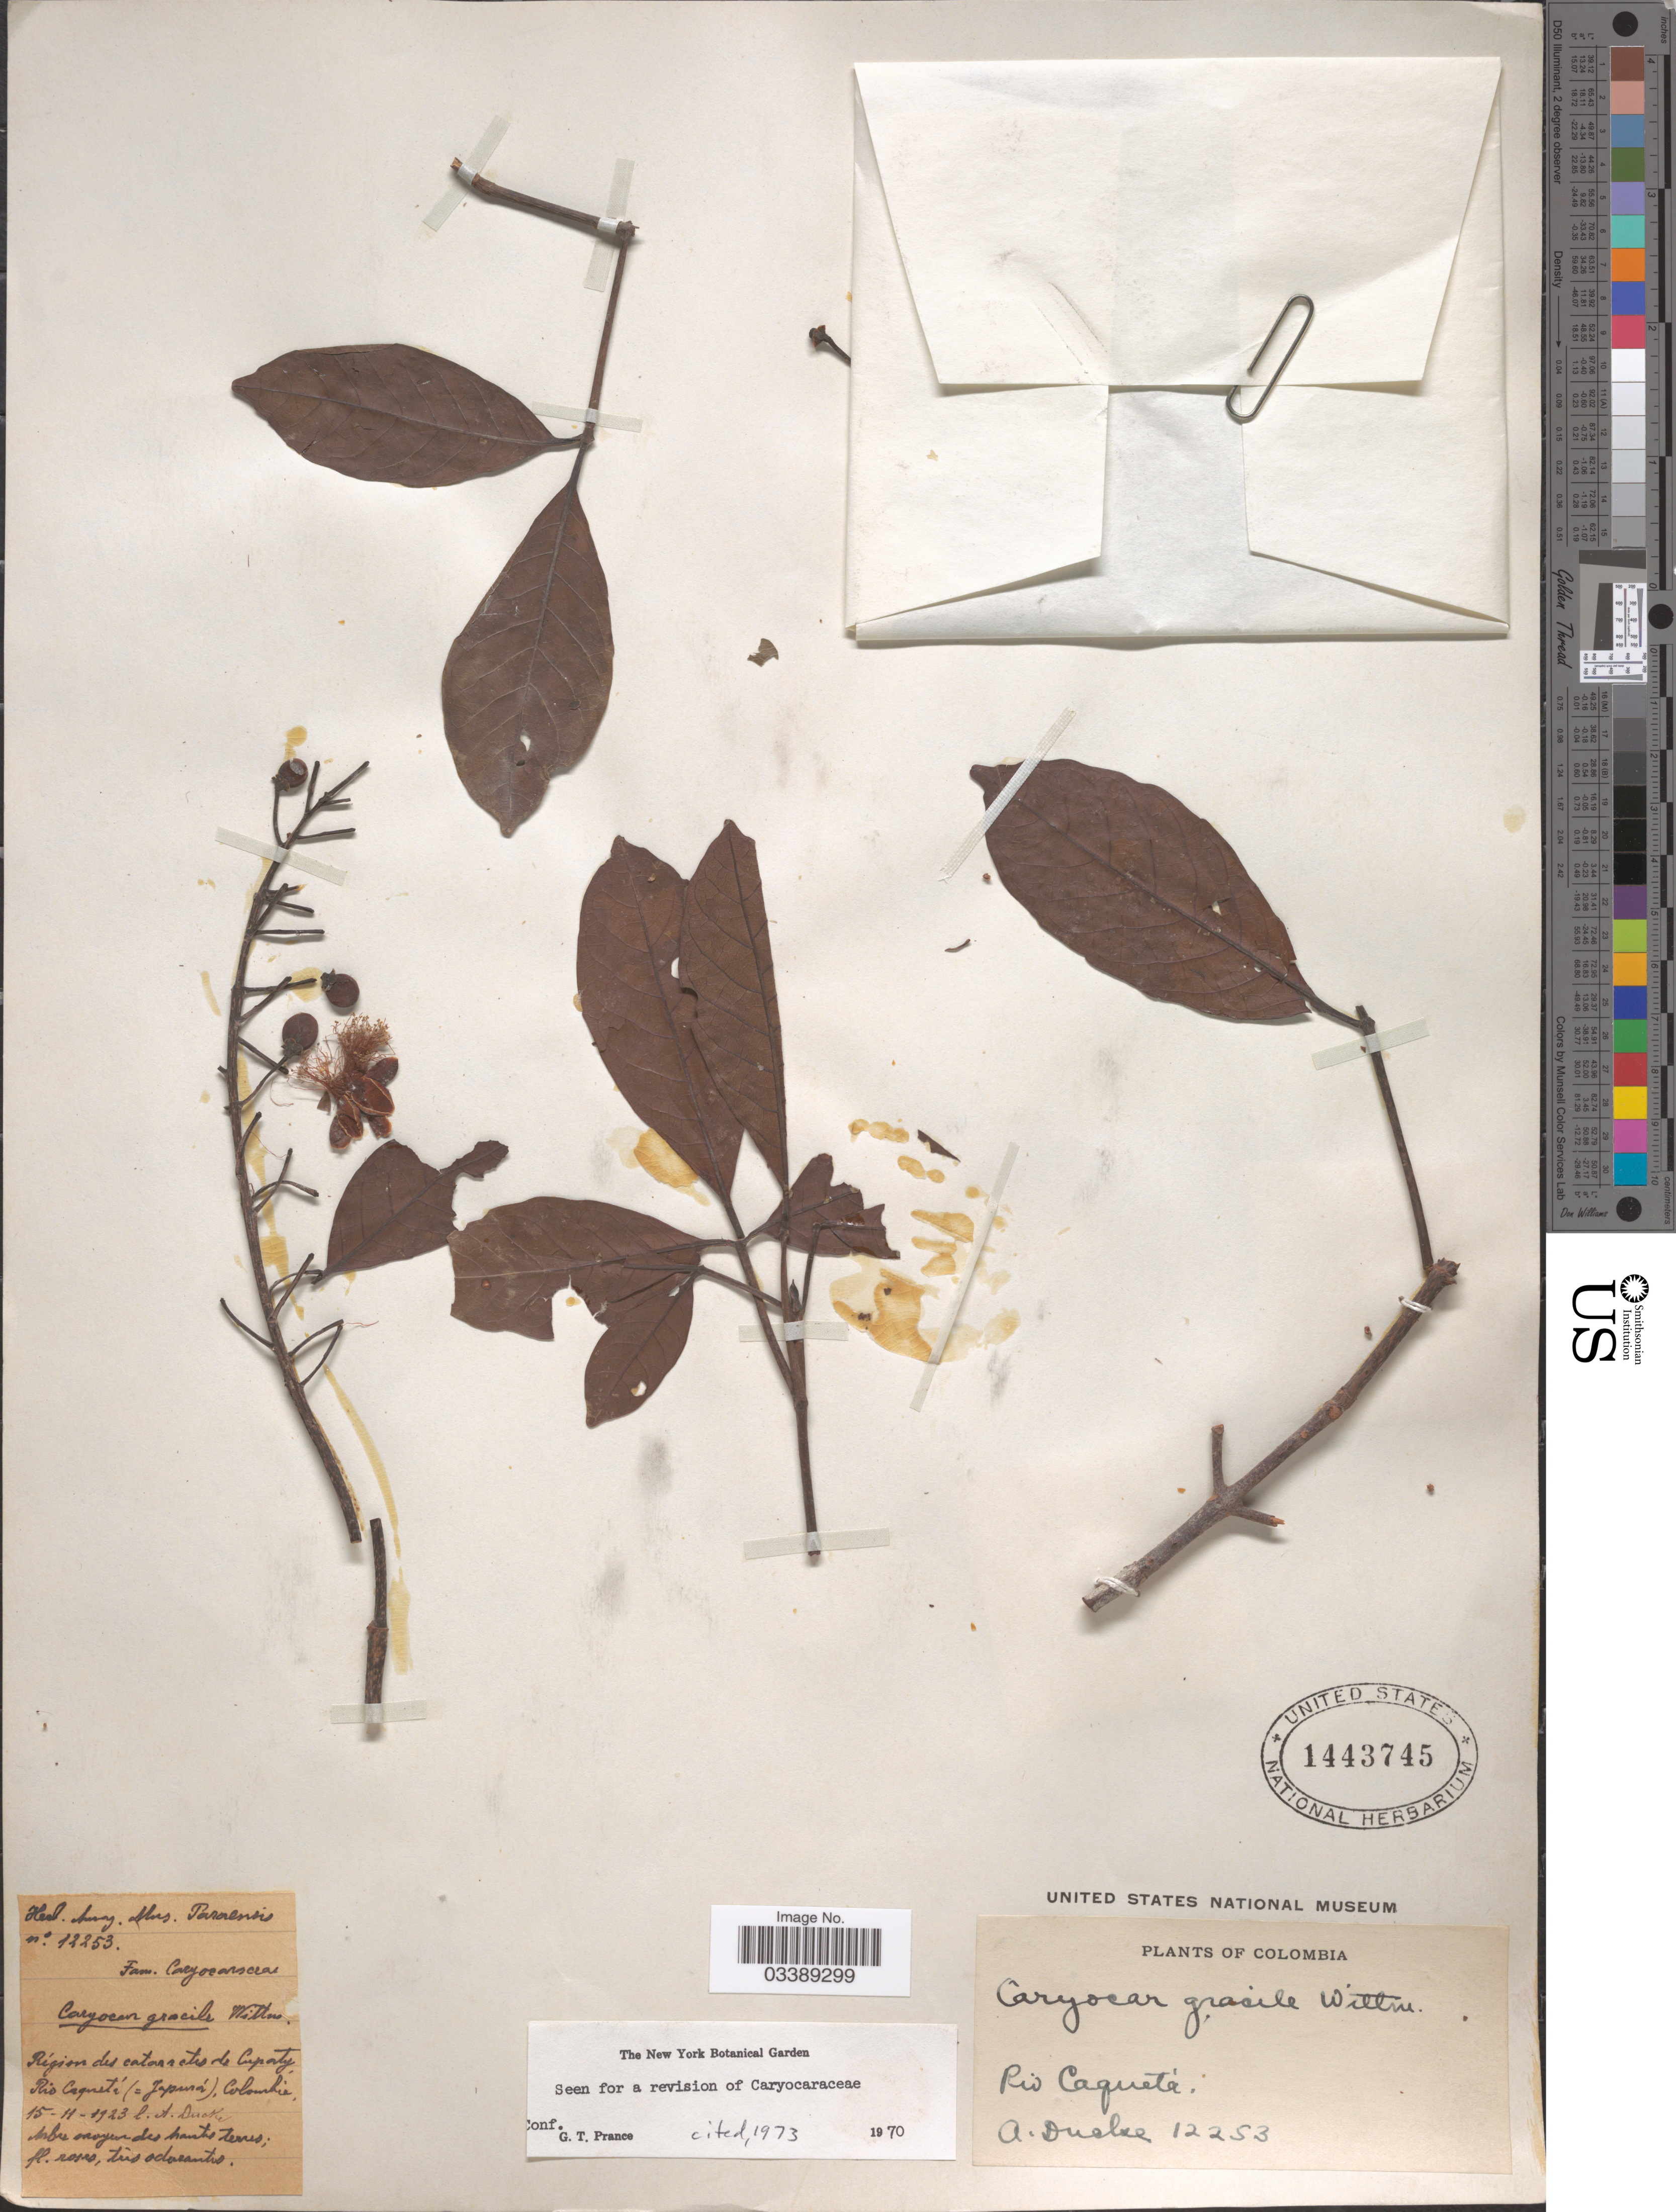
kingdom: Plantae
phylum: Tracheophyta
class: Magnoliopsida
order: Malpighiales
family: Caryocaraceae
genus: Caryocar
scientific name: Caryocar gracile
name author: Wittm.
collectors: A. Ducke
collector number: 12253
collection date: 1923-11-15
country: Colombia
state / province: Caquetá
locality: Rio Caquetá. Région des cataractas de Cupaty, Rio Caquetá (= Japurá).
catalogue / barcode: US 1443745